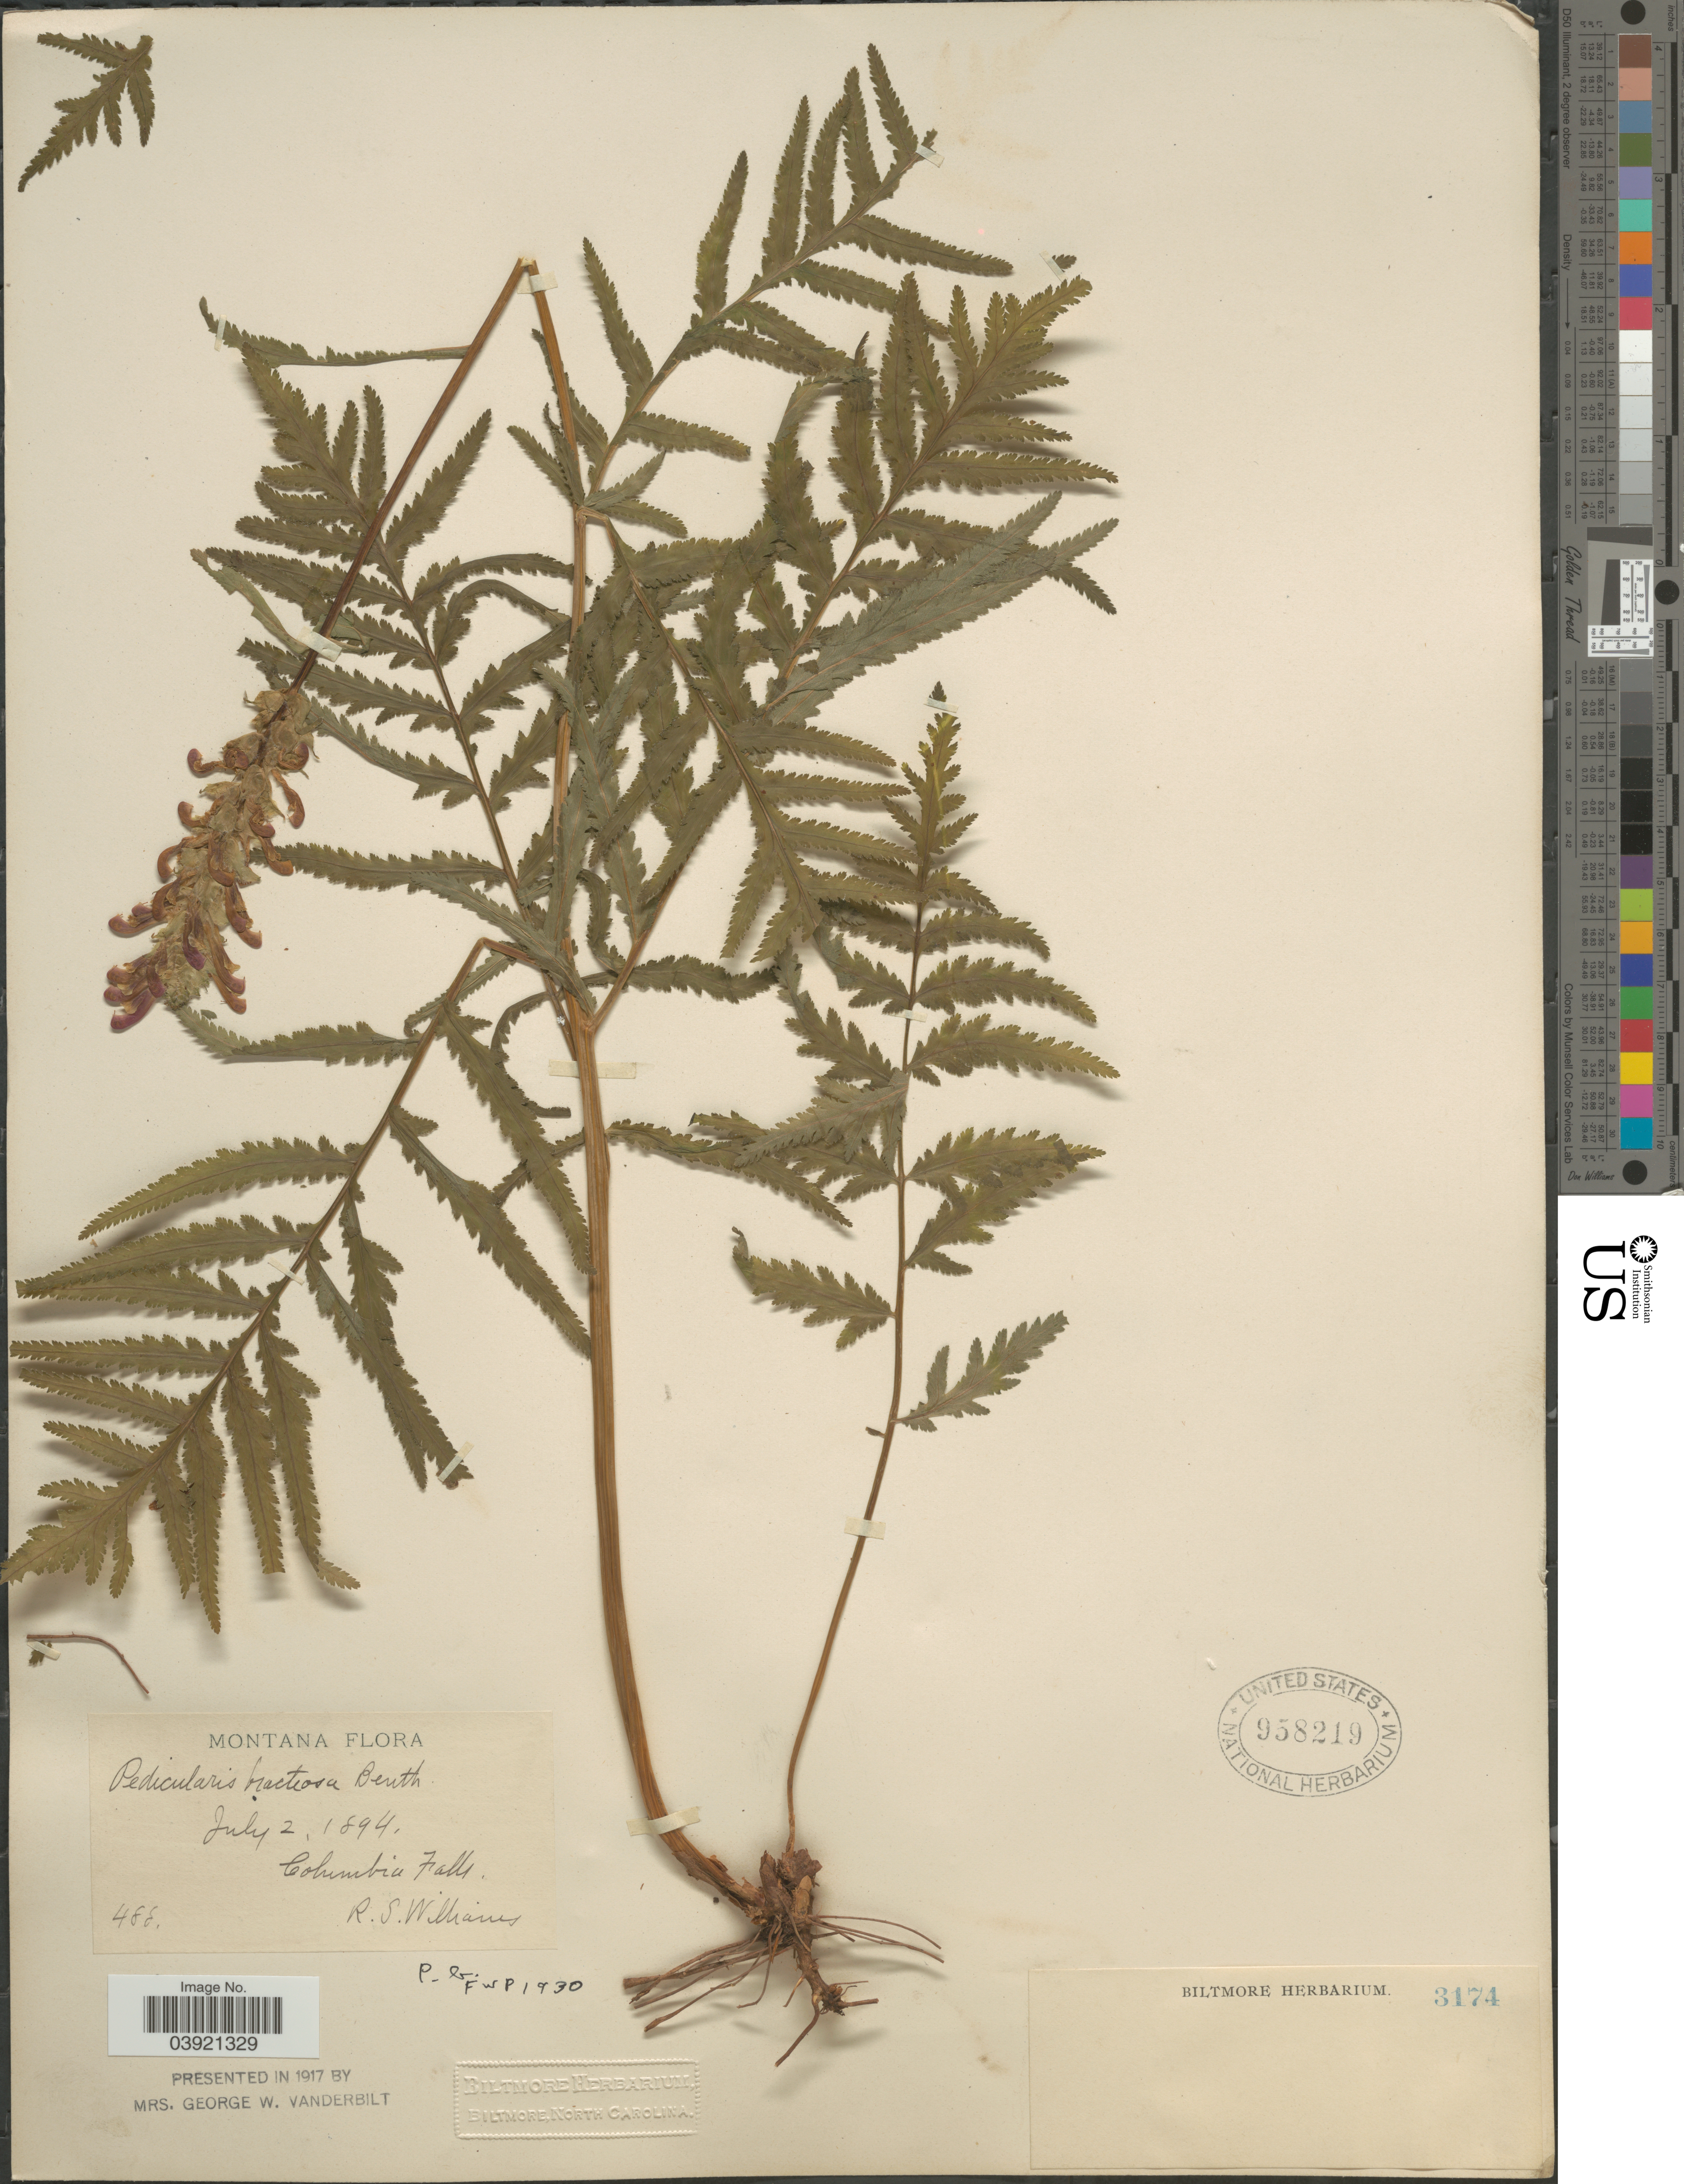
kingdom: Plantae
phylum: Tracheophyta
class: Magnoliopsida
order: Lamiales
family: Orobanchaceae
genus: Pedicularis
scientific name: Pedicularis bracteosa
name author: Benth.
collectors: R. S. Williams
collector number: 488*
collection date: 1894-07-02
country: United States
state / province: Montana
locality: Columbia Falls.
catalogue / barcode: US 958219